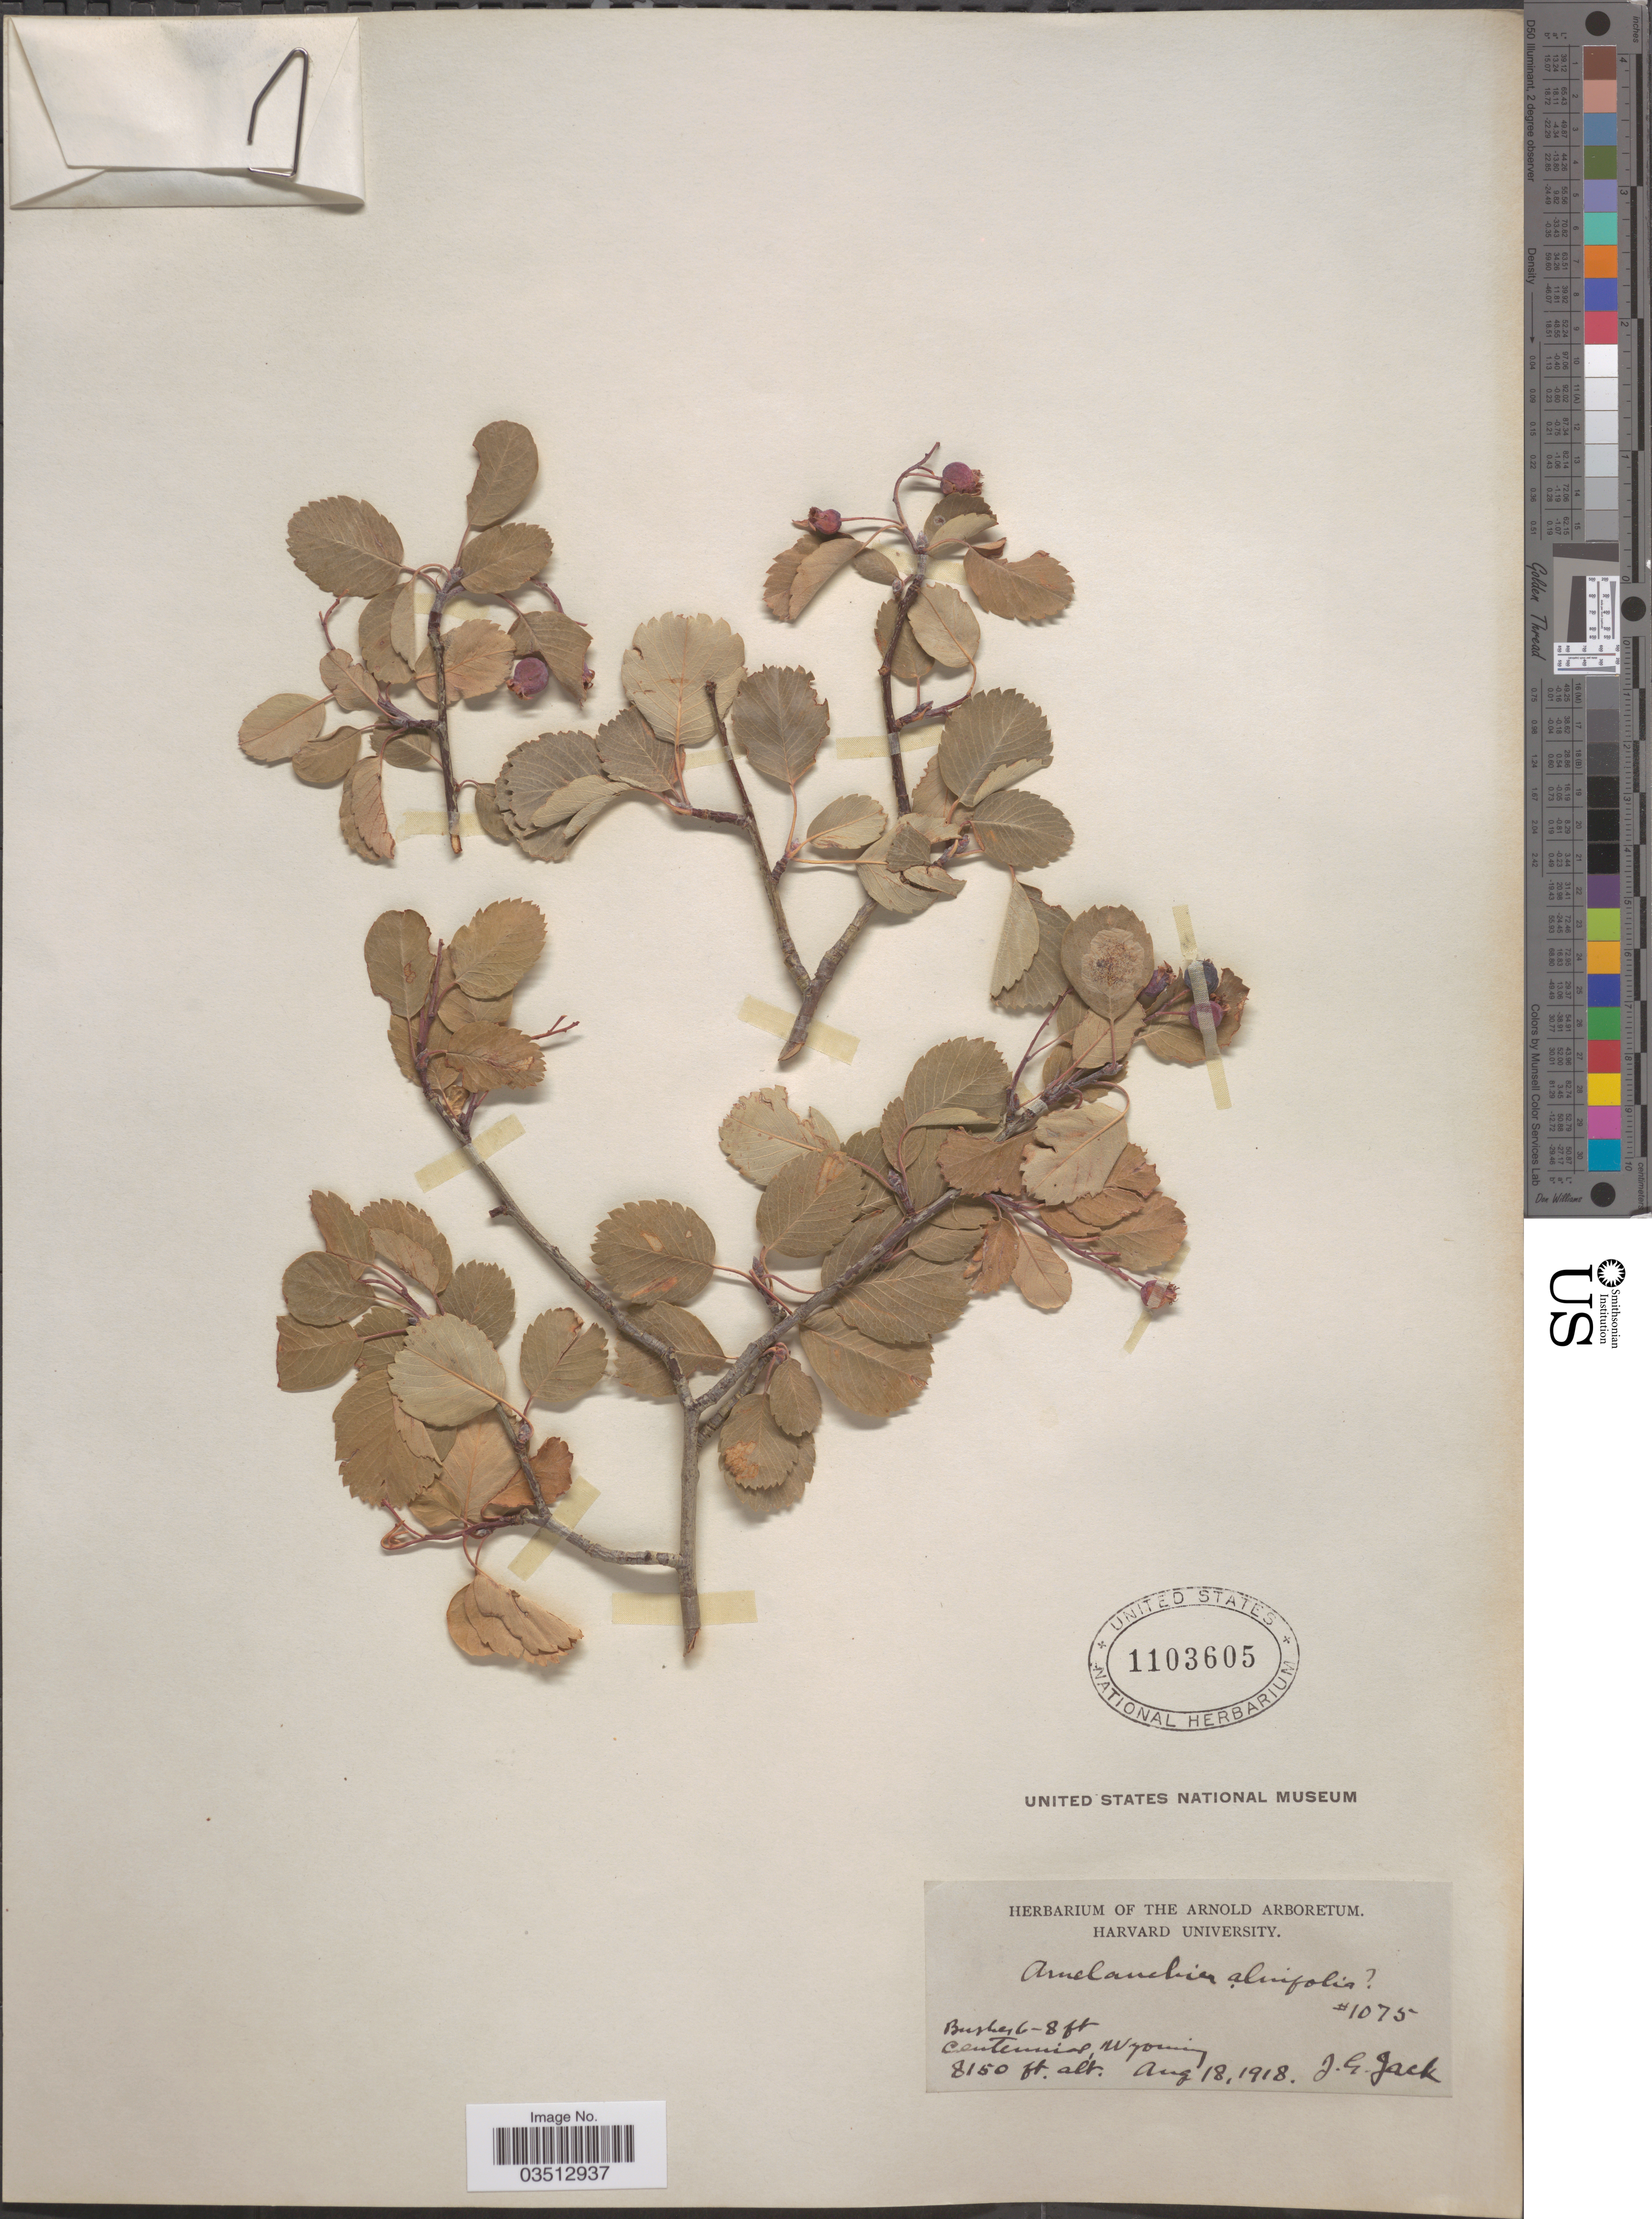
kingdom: Plantae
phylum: Tracheophyta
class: Magnoliopsida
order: Rosales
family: Rosaceae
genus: Amelanchier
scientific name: Amelanchier sp.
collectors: J. G. Jack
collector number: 1075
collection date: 1918-08-18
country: United States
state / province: Wyoming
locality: Centennial.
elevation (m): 2484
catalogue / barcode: US 1103605